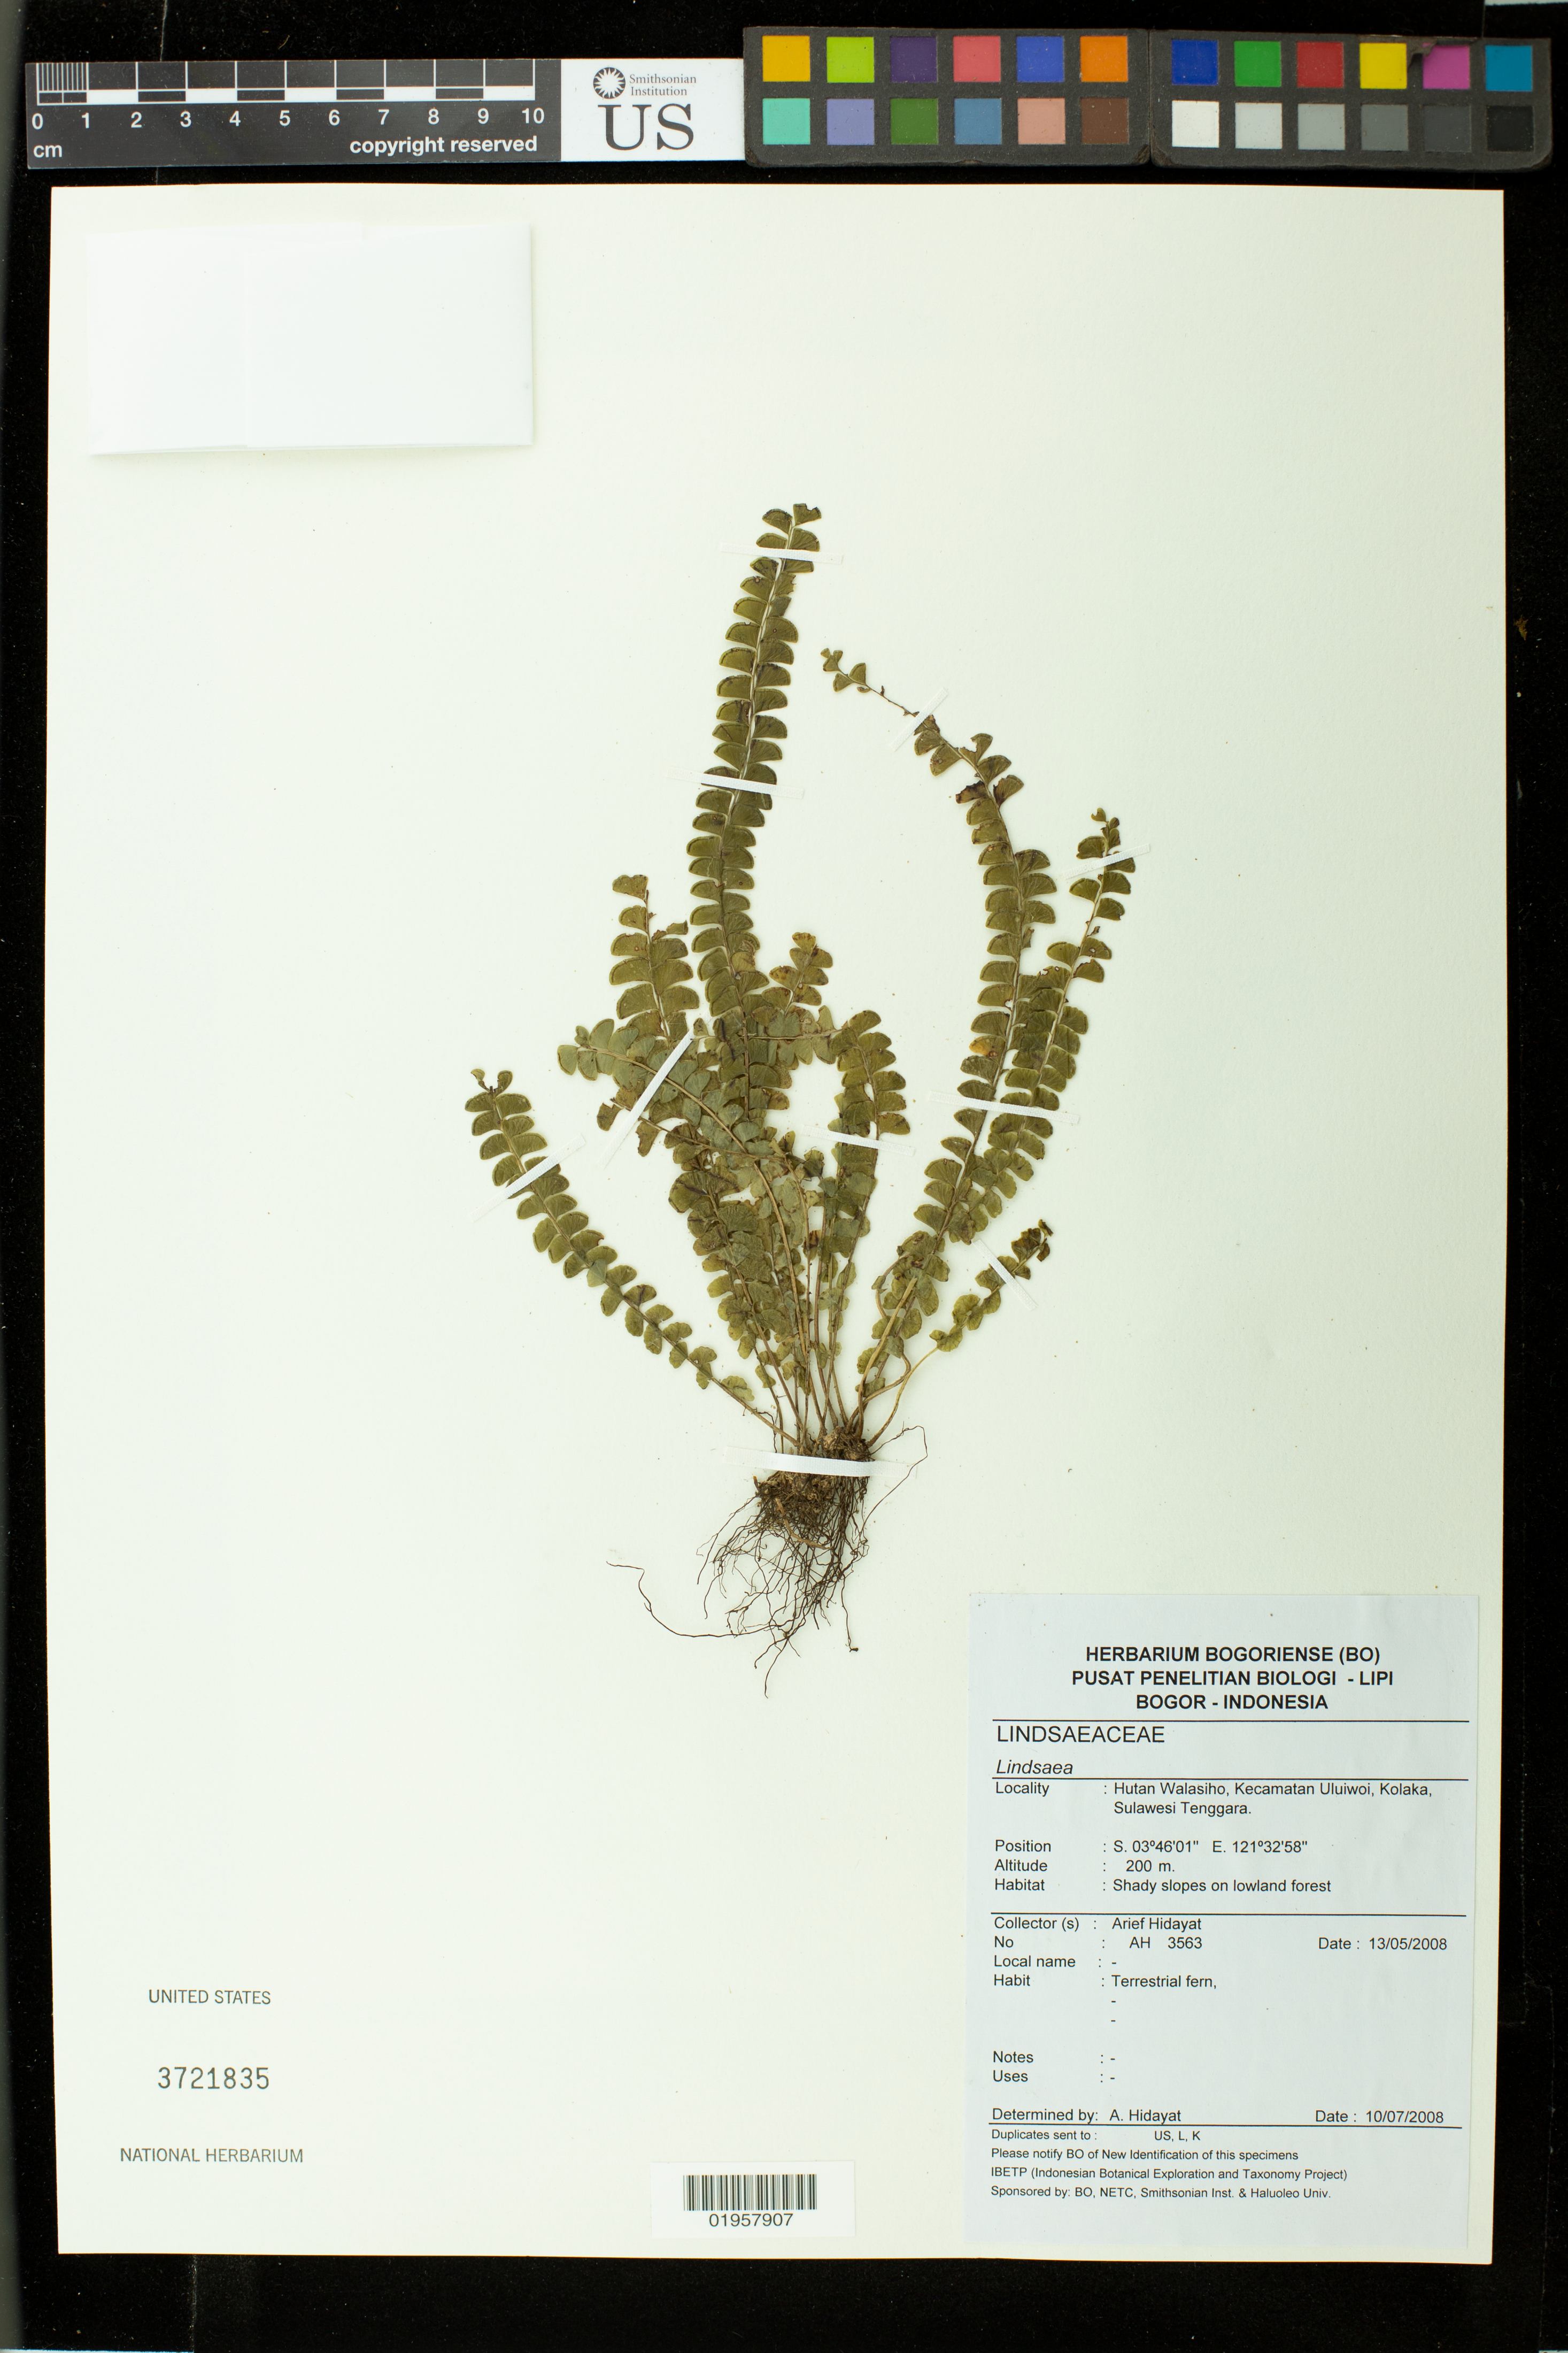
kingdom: Plantae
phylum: Tracheophyta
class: Polypodiopsida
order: Polypodiales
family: Lindsaeaceae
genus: Lindsaea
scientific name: Lindsaea sp.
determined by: Hidayat, Arief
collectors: A. Hidayat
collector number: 3563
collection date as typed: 13/05/2008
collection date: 2008-05-13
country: Indonesia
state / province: Sulawesi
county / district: Sulawesi Tenggara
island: Sulawesi Island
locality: Sulawesi Tenggara [Southeast Sulawesi]. Hutan Walasihi, Kecamatan Uluiwoi, Kolaka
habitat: Shady slopes on lowland forest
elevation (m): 200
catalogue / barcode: US 3721835